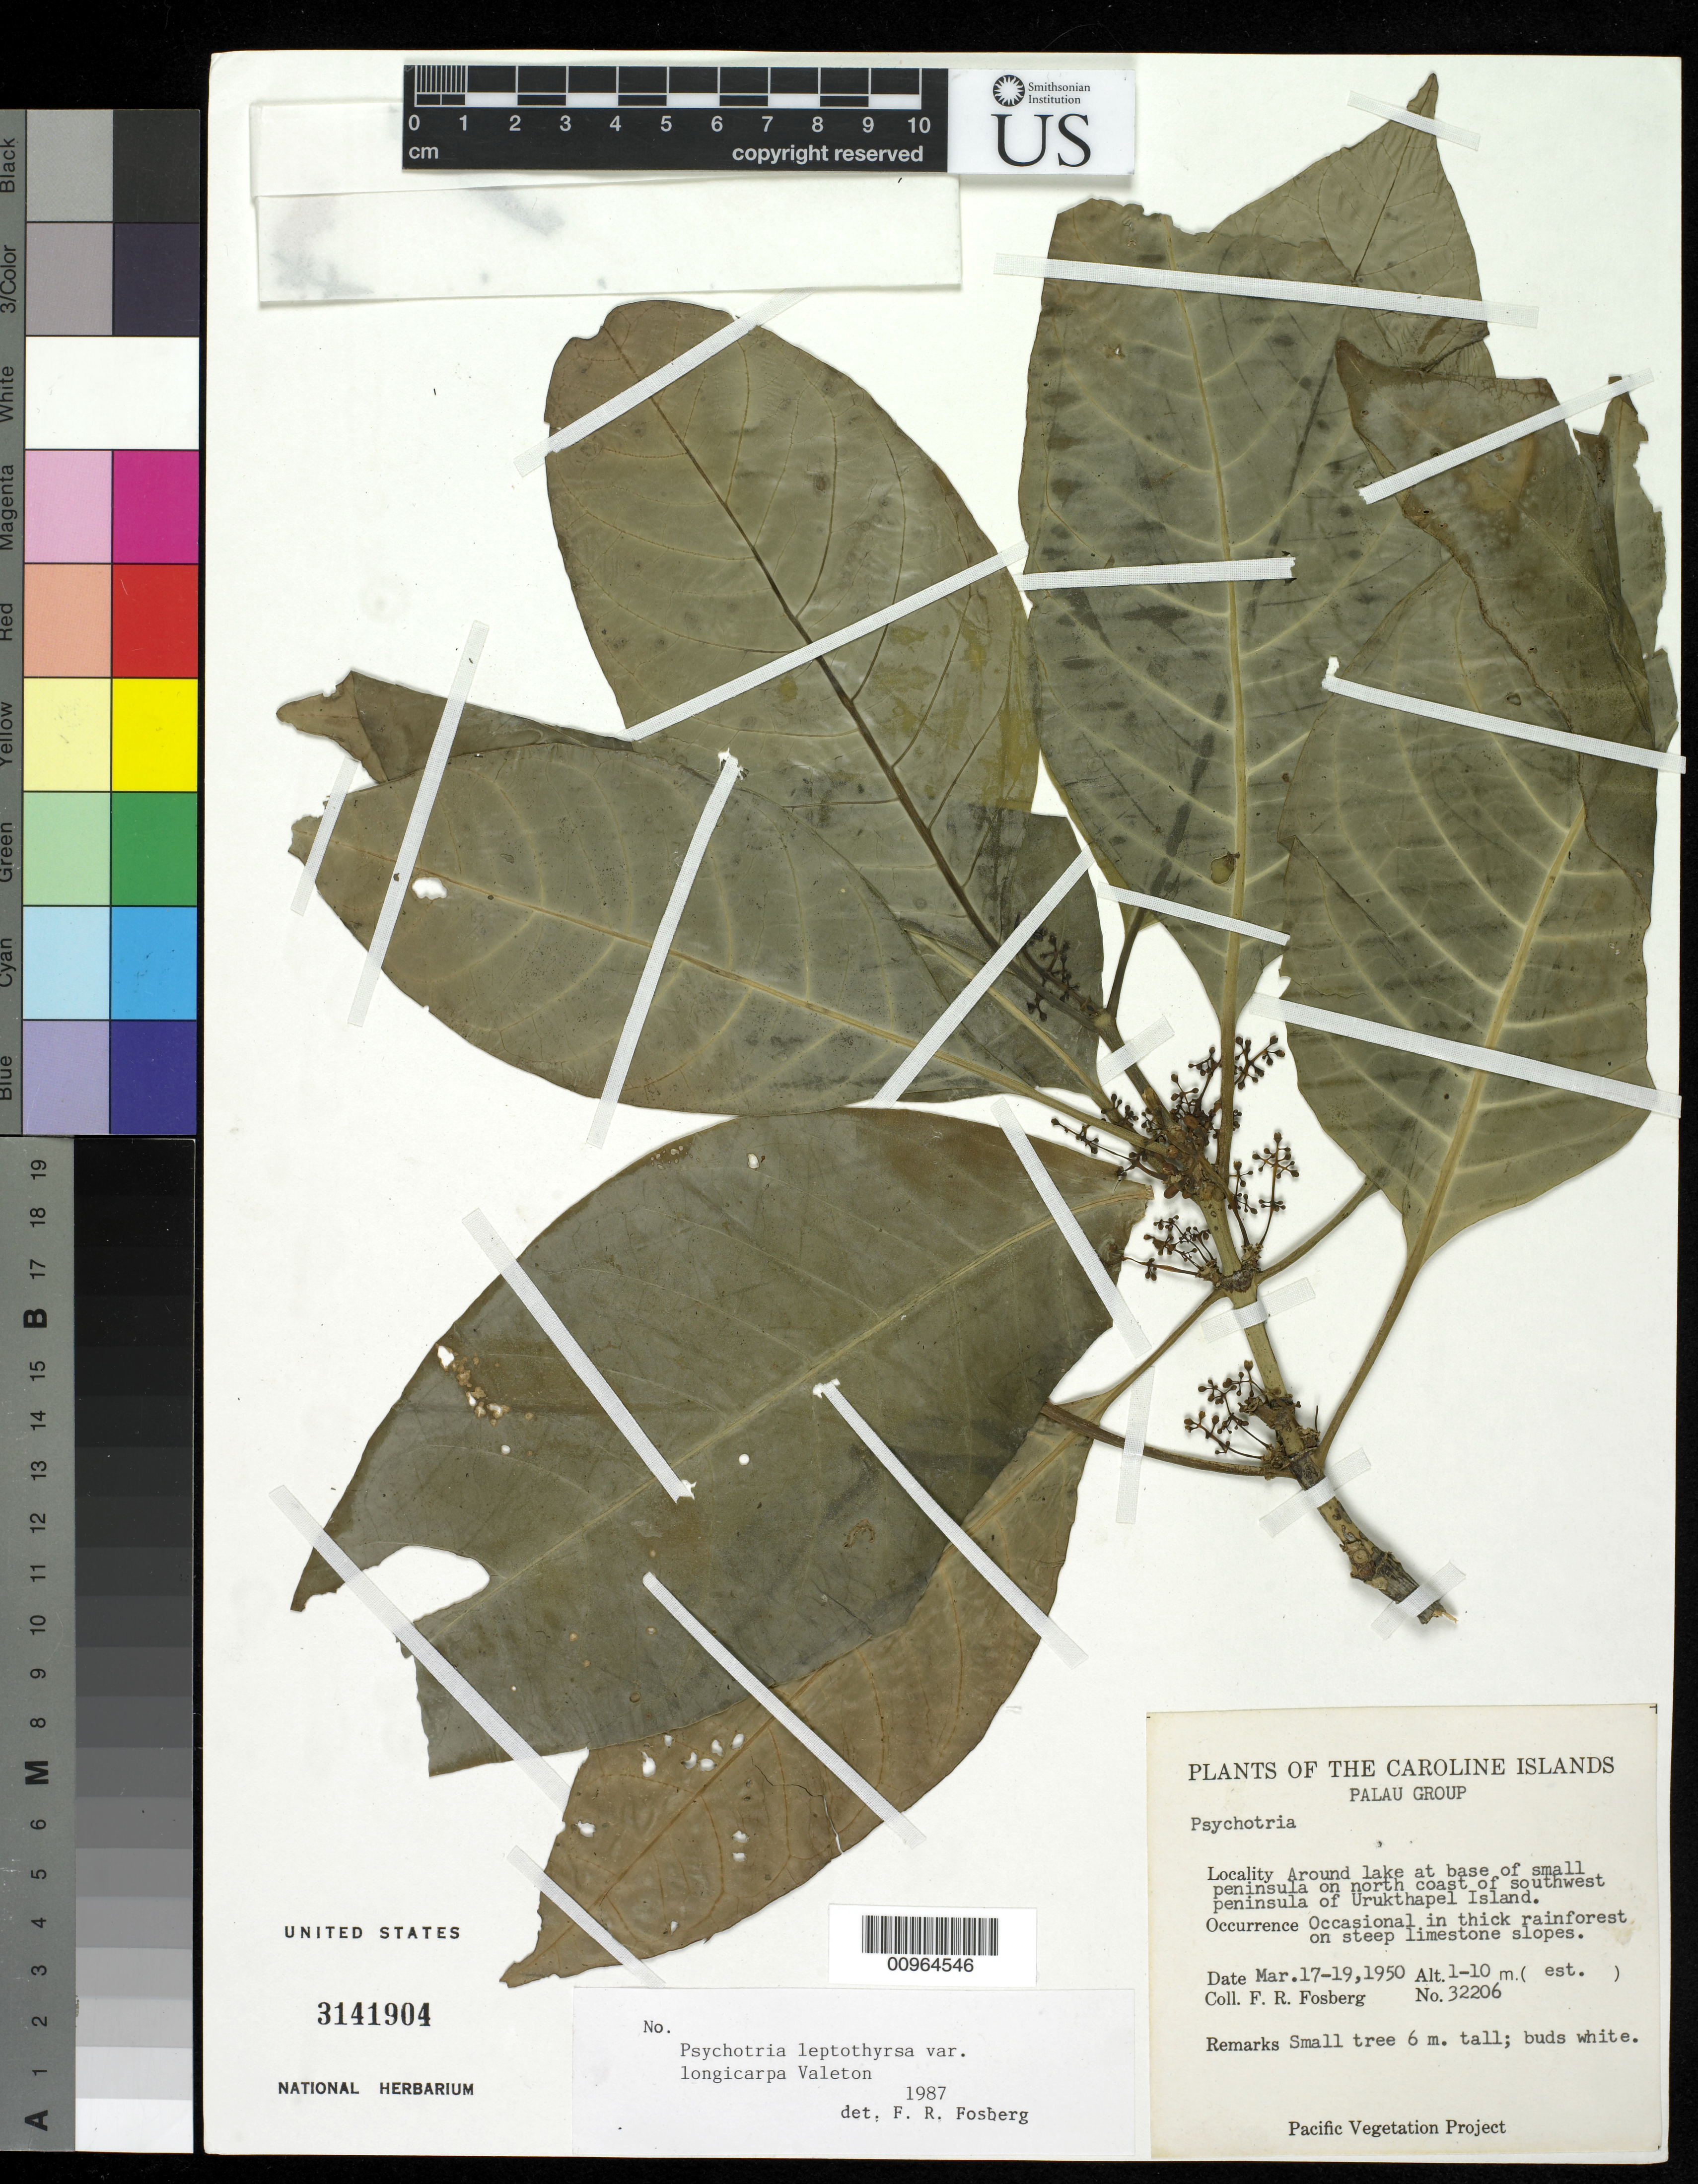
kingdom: Plantae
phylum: Tracheophyta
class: Magnoliopsida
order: Gentianales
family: Rubiaceae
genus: Psychotria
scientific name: Psychotria leptothyrsa var. longicarpa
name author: Valeton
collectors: F. R. Fosberg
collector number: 32206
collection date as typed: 17 Mar 1950 to 19 Mar 1950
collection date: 1950-03-17/1950-03-19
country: Palau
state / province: Koror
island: Ngeruktabel [Urukthapel]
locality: Around lake at base of small peninsula on north coast of southwest peninsula of island.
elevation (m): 1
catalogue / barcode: US 3141904